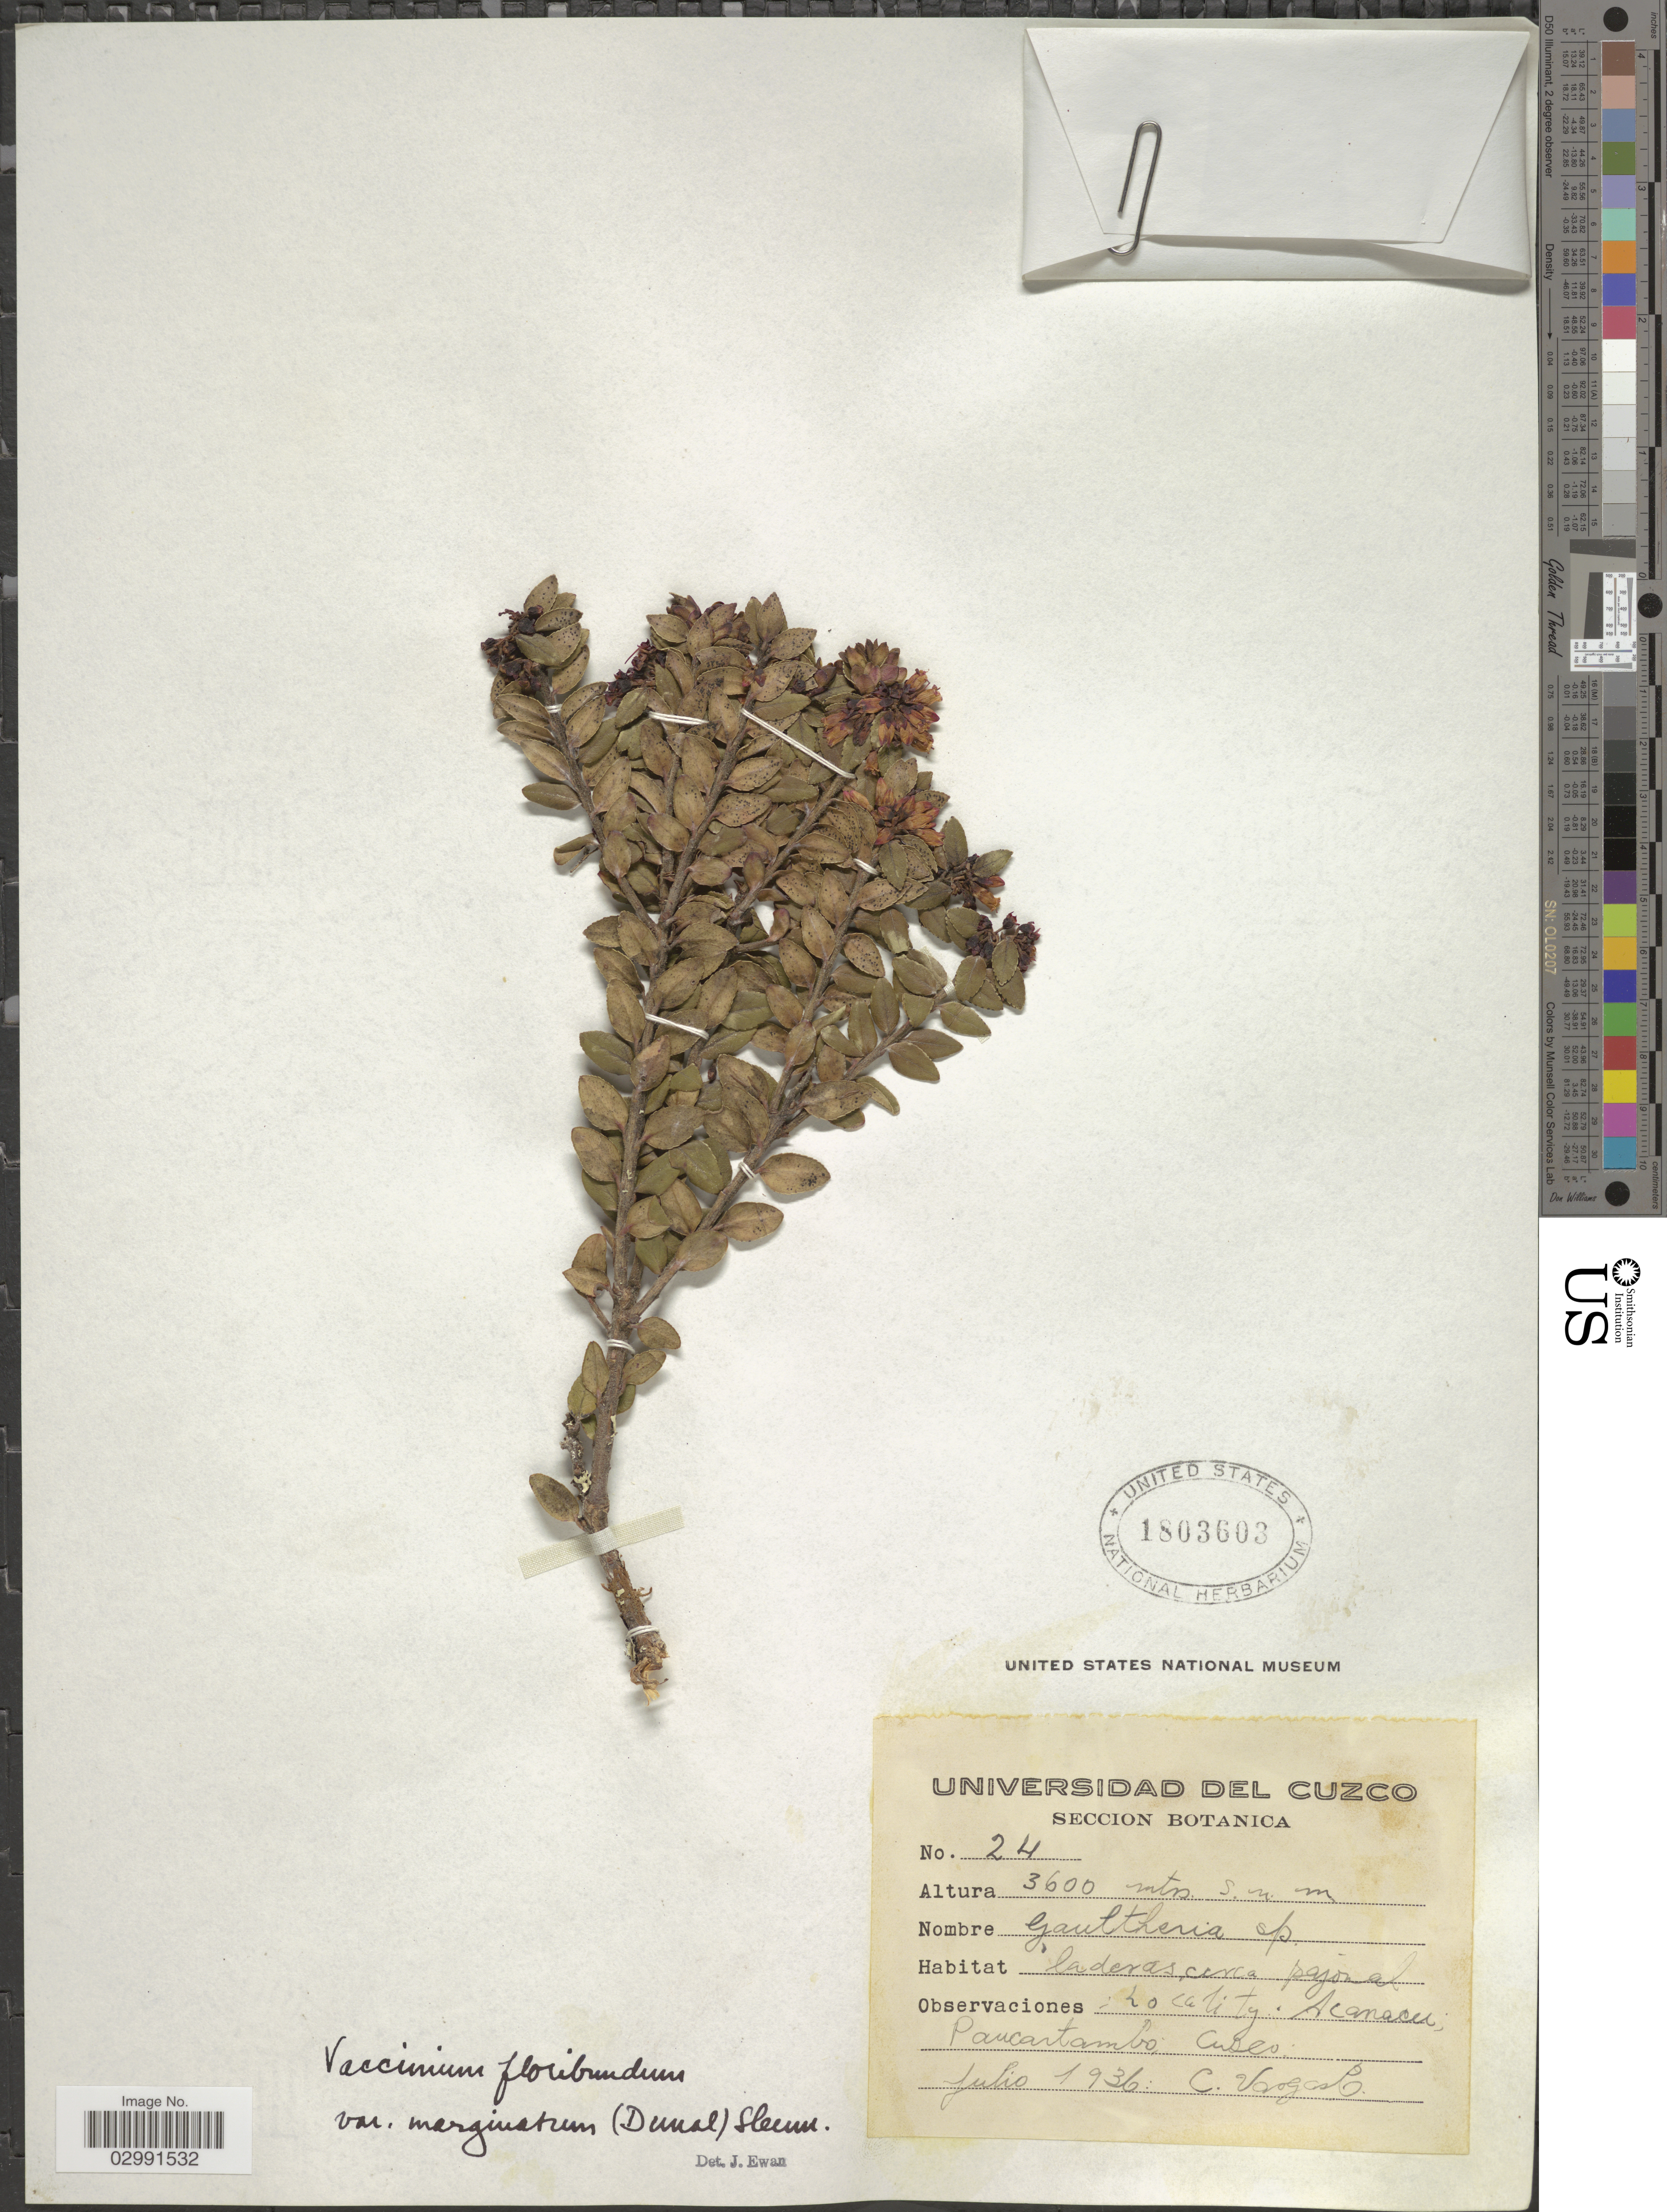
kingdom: Plantae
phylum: Tracheophyta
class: Magnoliopsida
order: Ericales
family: Ericaceae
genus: Vaccinium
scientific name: Vaccinium floribundum var. marginatum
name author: Kunth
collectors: C. Vargas Calderón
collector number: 24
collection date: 1936-07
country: Peru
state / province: Cusco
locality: Acanacu, Paucartambo.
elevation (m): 3600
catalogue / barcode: US 1803603